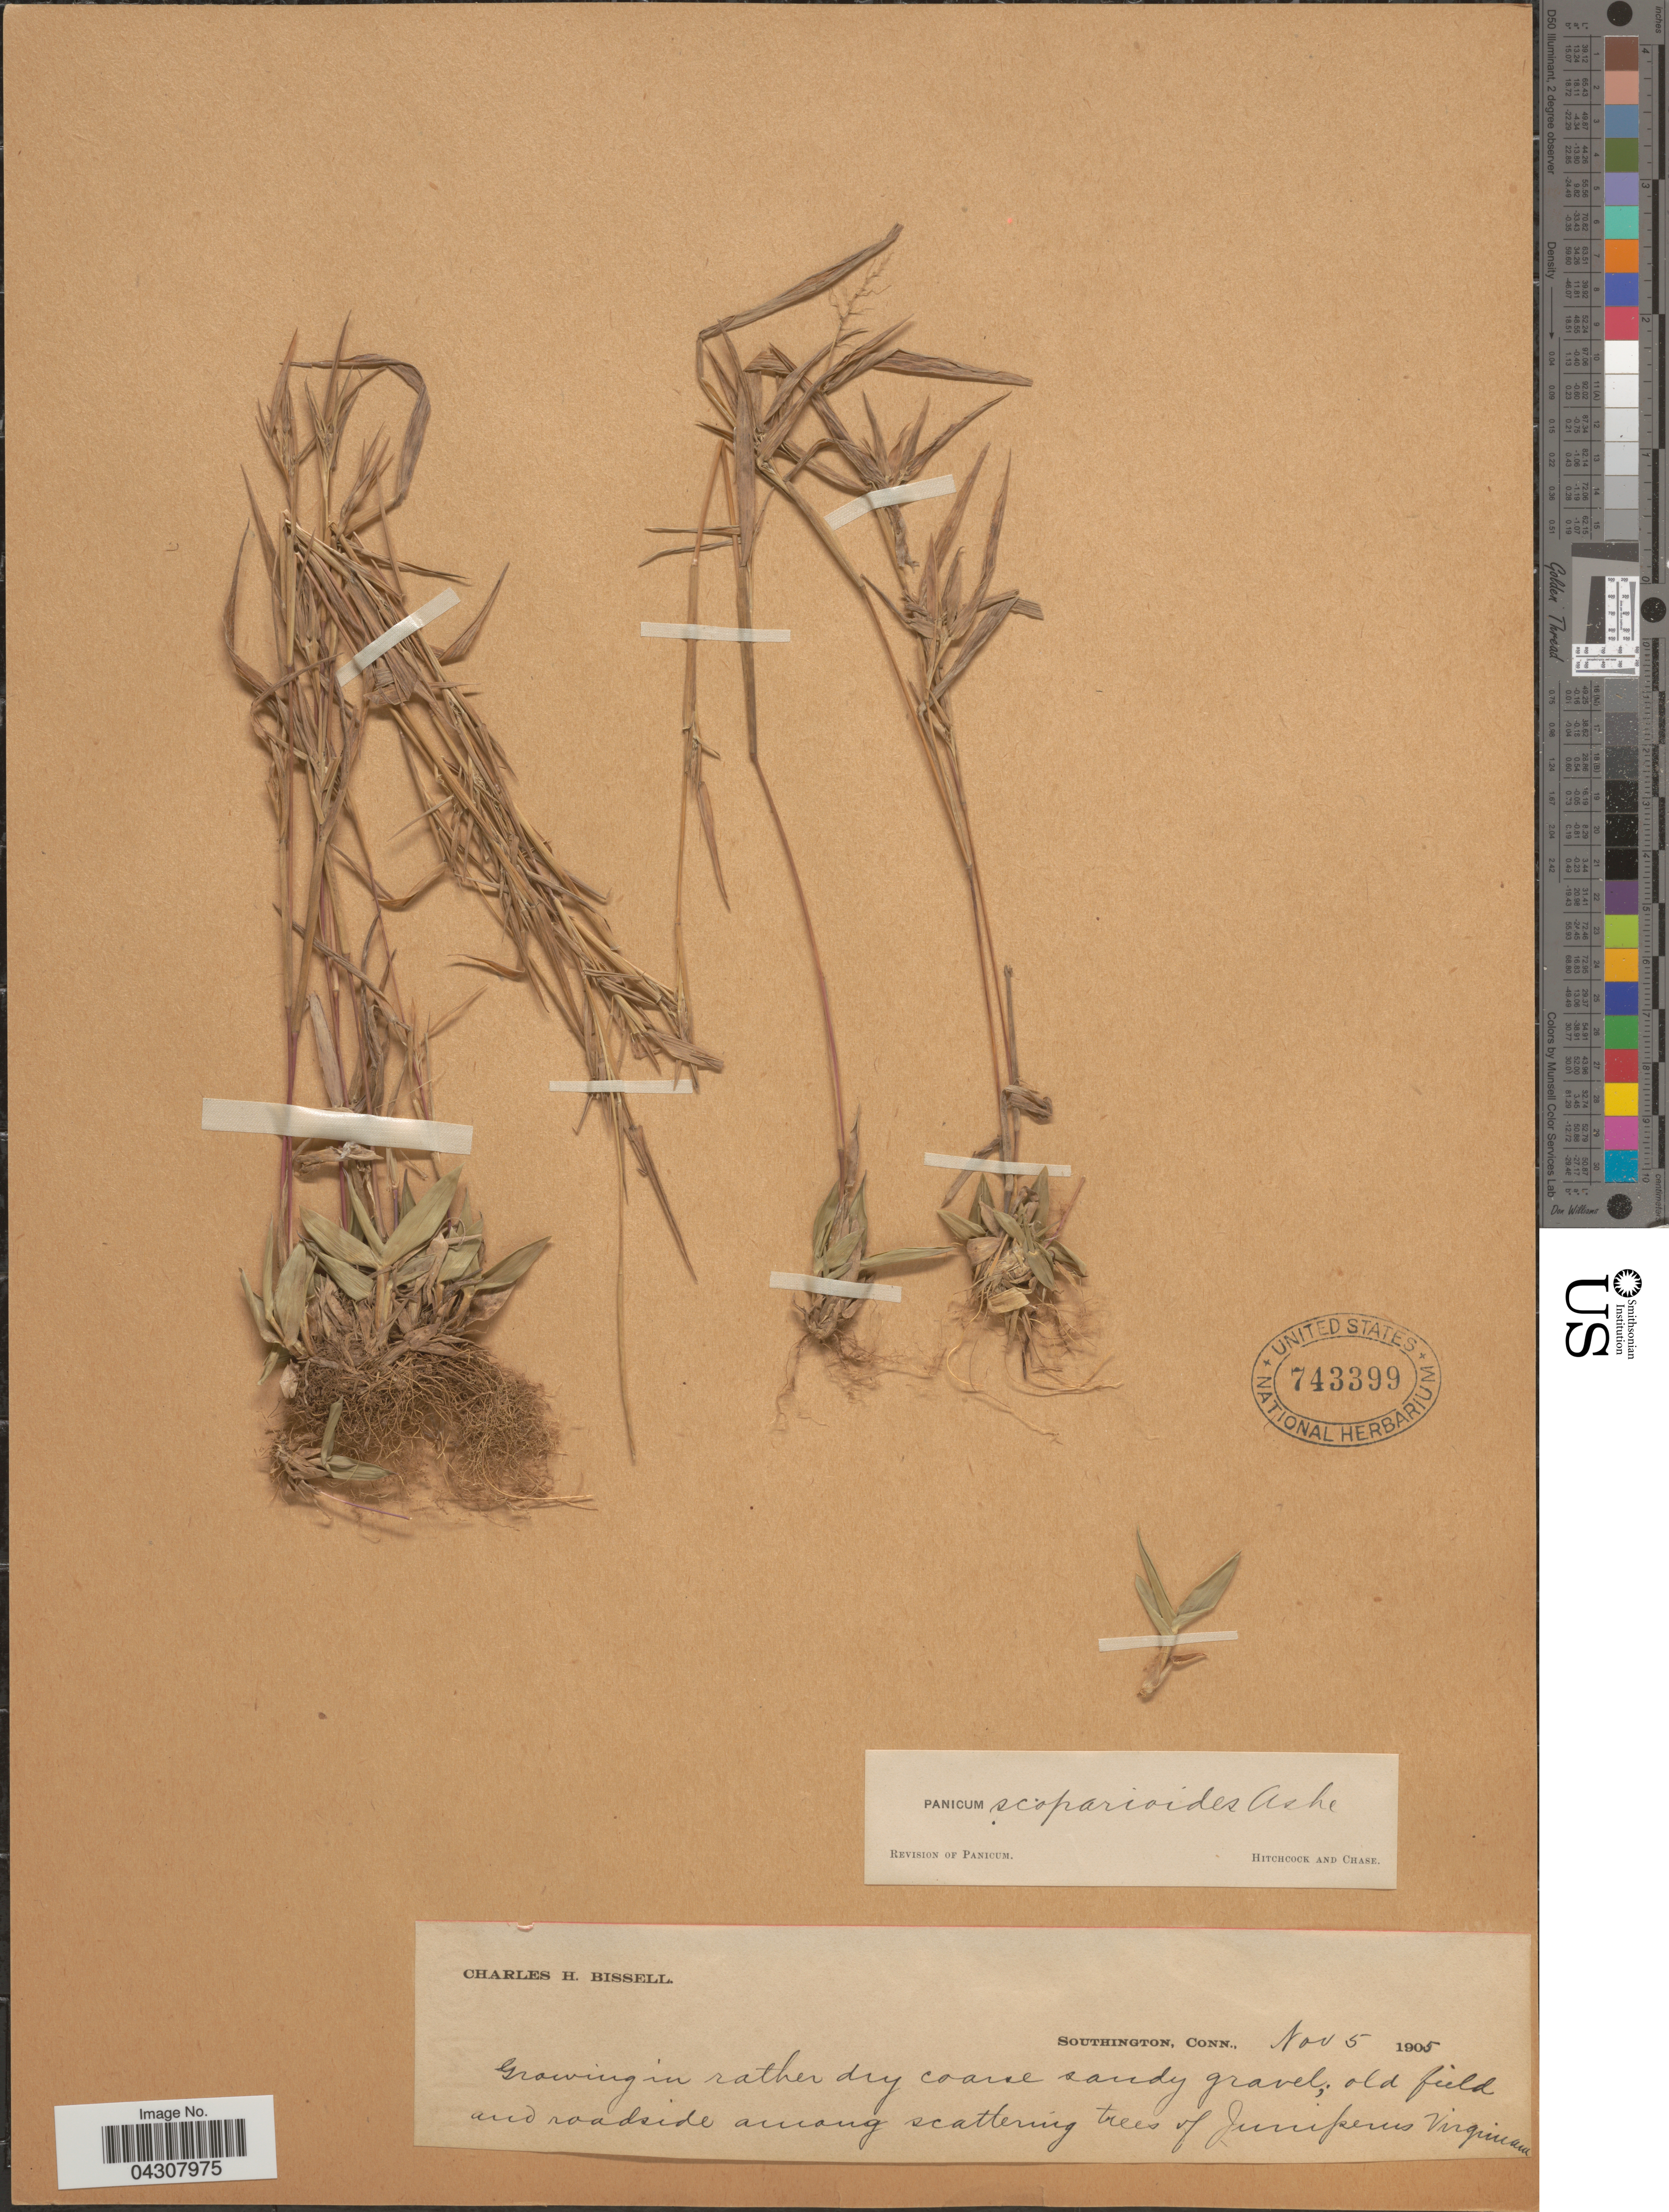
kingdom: Plantae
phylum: Tracheophyta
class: Liliopsida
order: Poales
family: Poaceae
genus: Dichanthelium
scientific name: Dichanthelium acuminatum var. acuminatum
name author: (Sw.) Gould & C.A. Clark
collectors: C. Bissell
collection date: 1905-11-05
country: United States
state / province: Connecticut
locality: Southington.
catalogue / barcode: US 743399